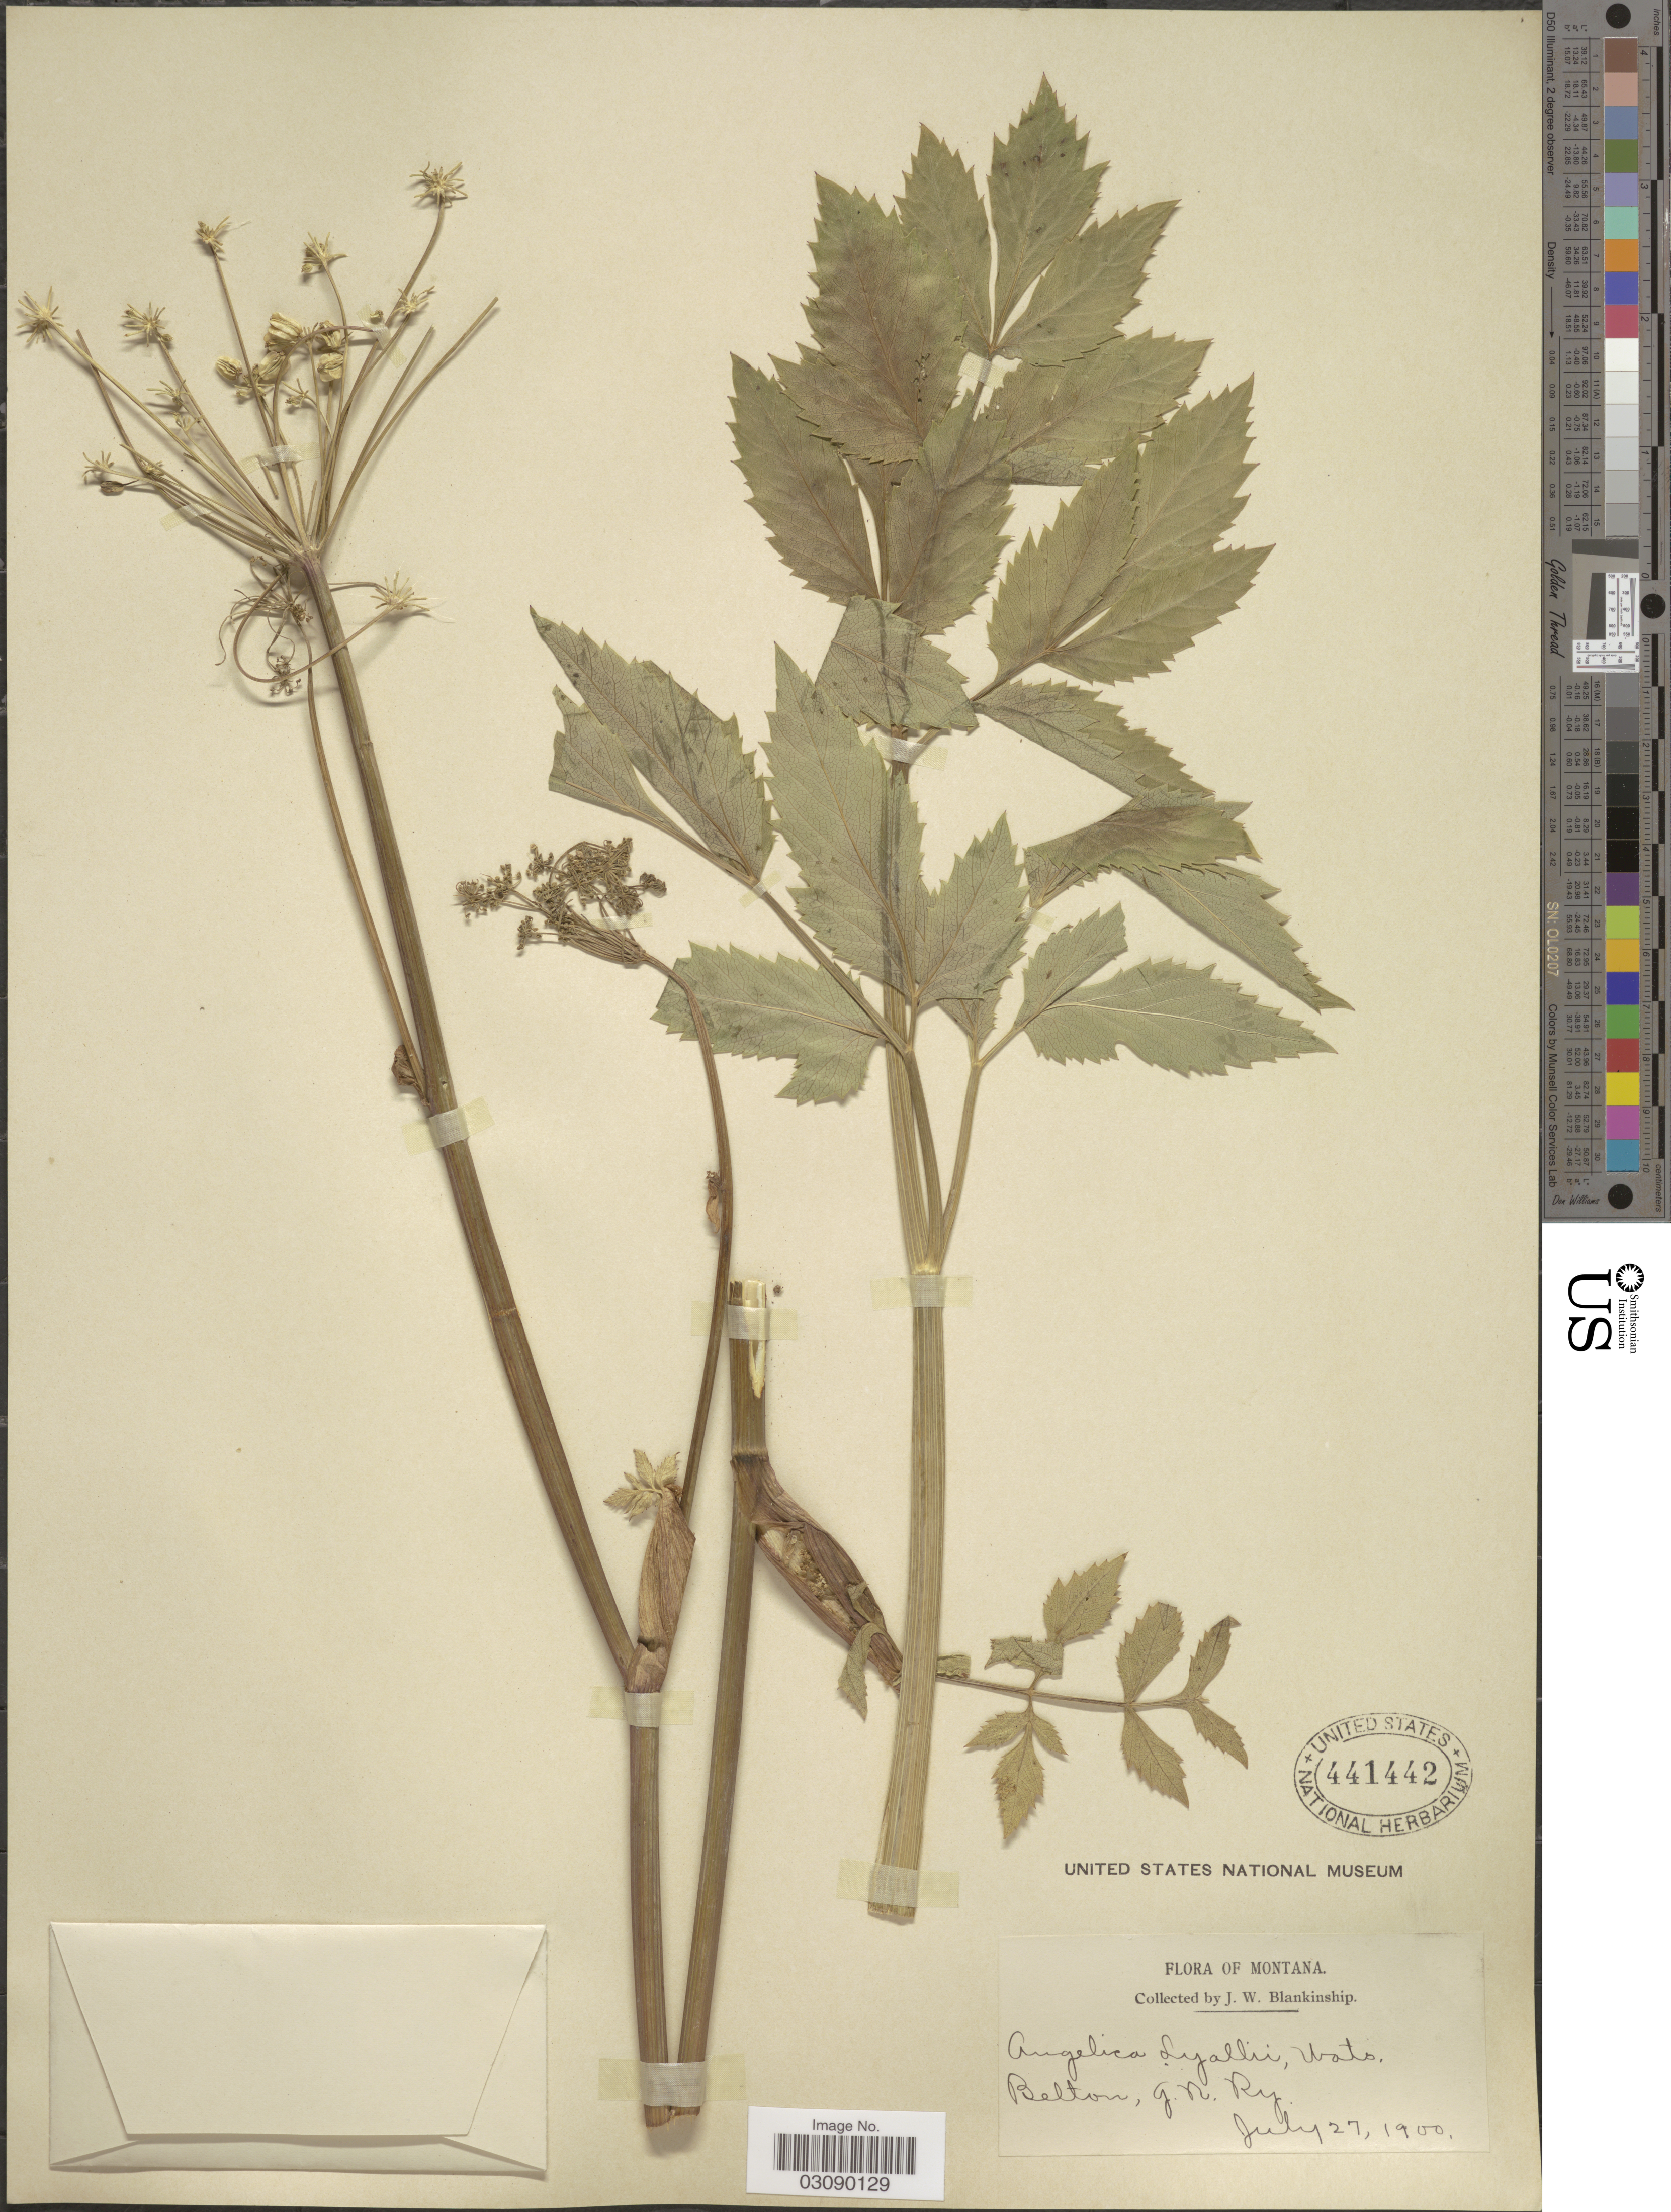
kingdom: Plantae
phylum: Tracheophyta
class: Magnoliopsida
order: Apiales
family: Apiaceae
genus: Angelica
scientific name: Angelica arguta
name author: Nutt.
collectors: J. W. Blankinship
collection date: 1900-07-27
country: United States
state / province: Montana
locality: Belton, G.N. Ry.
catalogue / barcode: US 441442